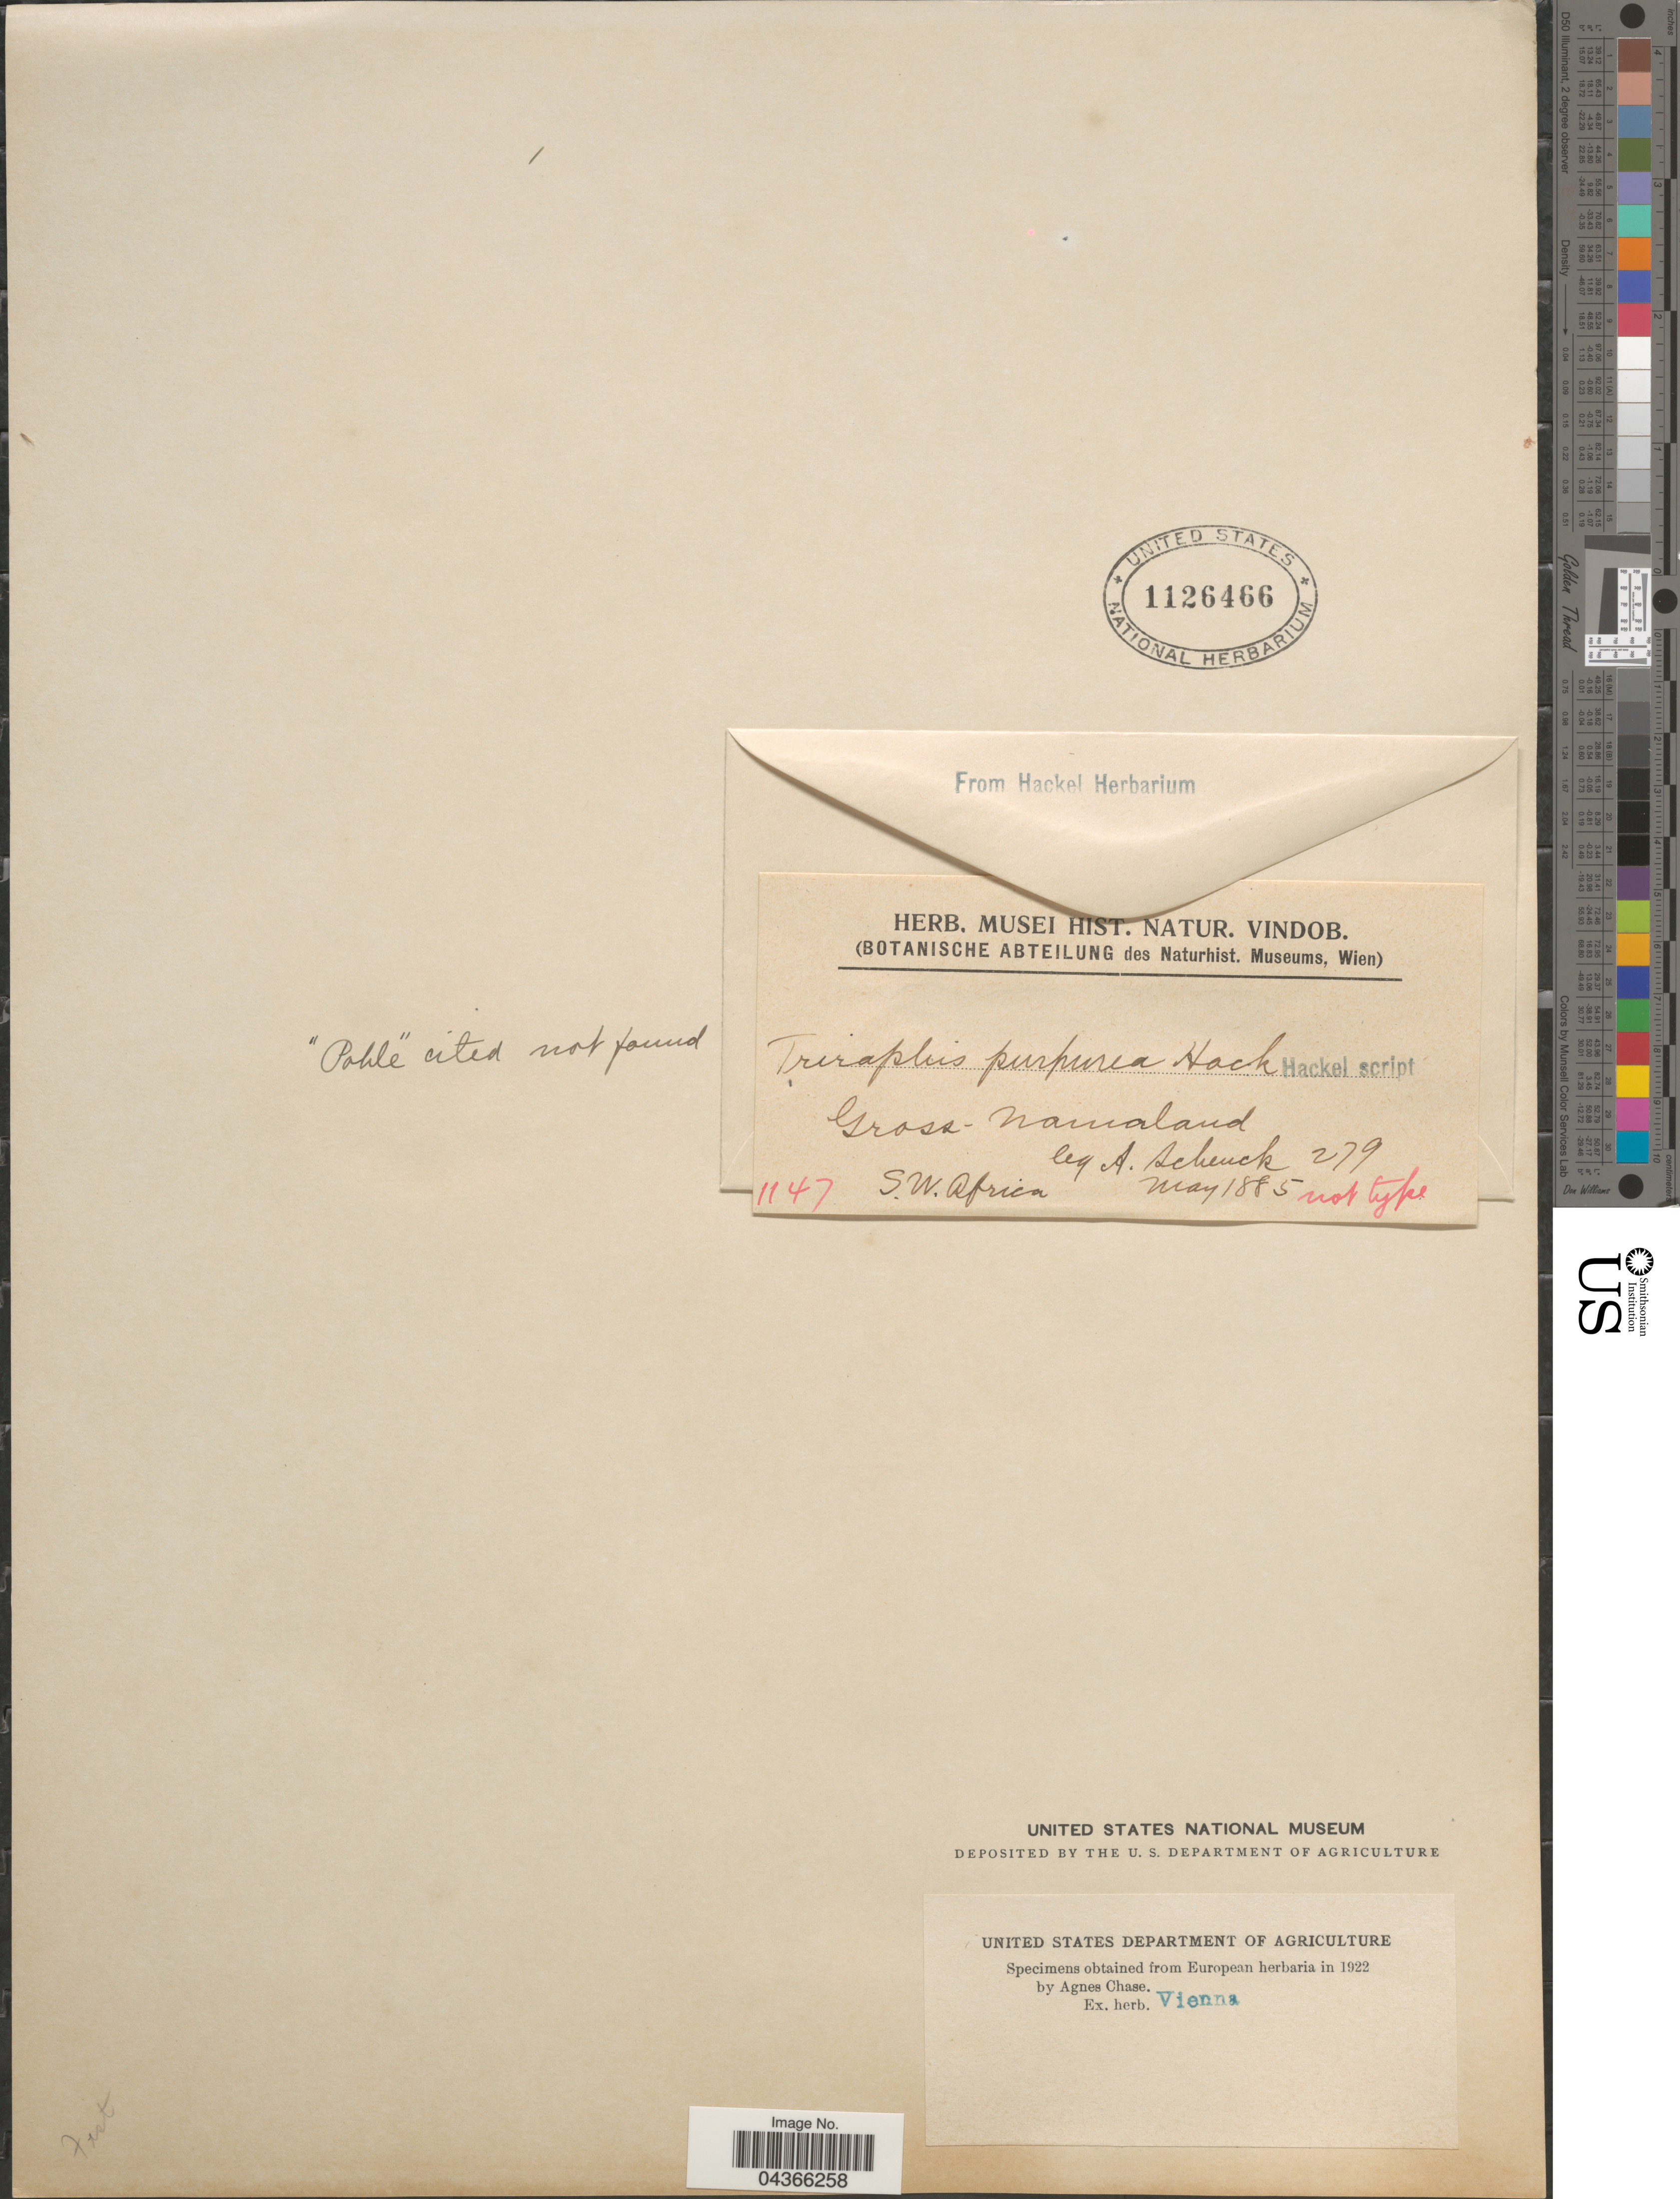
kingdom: Plantae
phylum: Tracheophyta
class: Liliopsida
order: Poales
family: Poaceae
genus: Triraphis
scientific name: Triraphis purpurea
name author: Hack.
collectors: A. Schenck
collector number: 279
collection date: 1885-05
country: Namibia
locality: Gross- Namaland. S.W.Africa.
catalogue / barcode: US 1126466